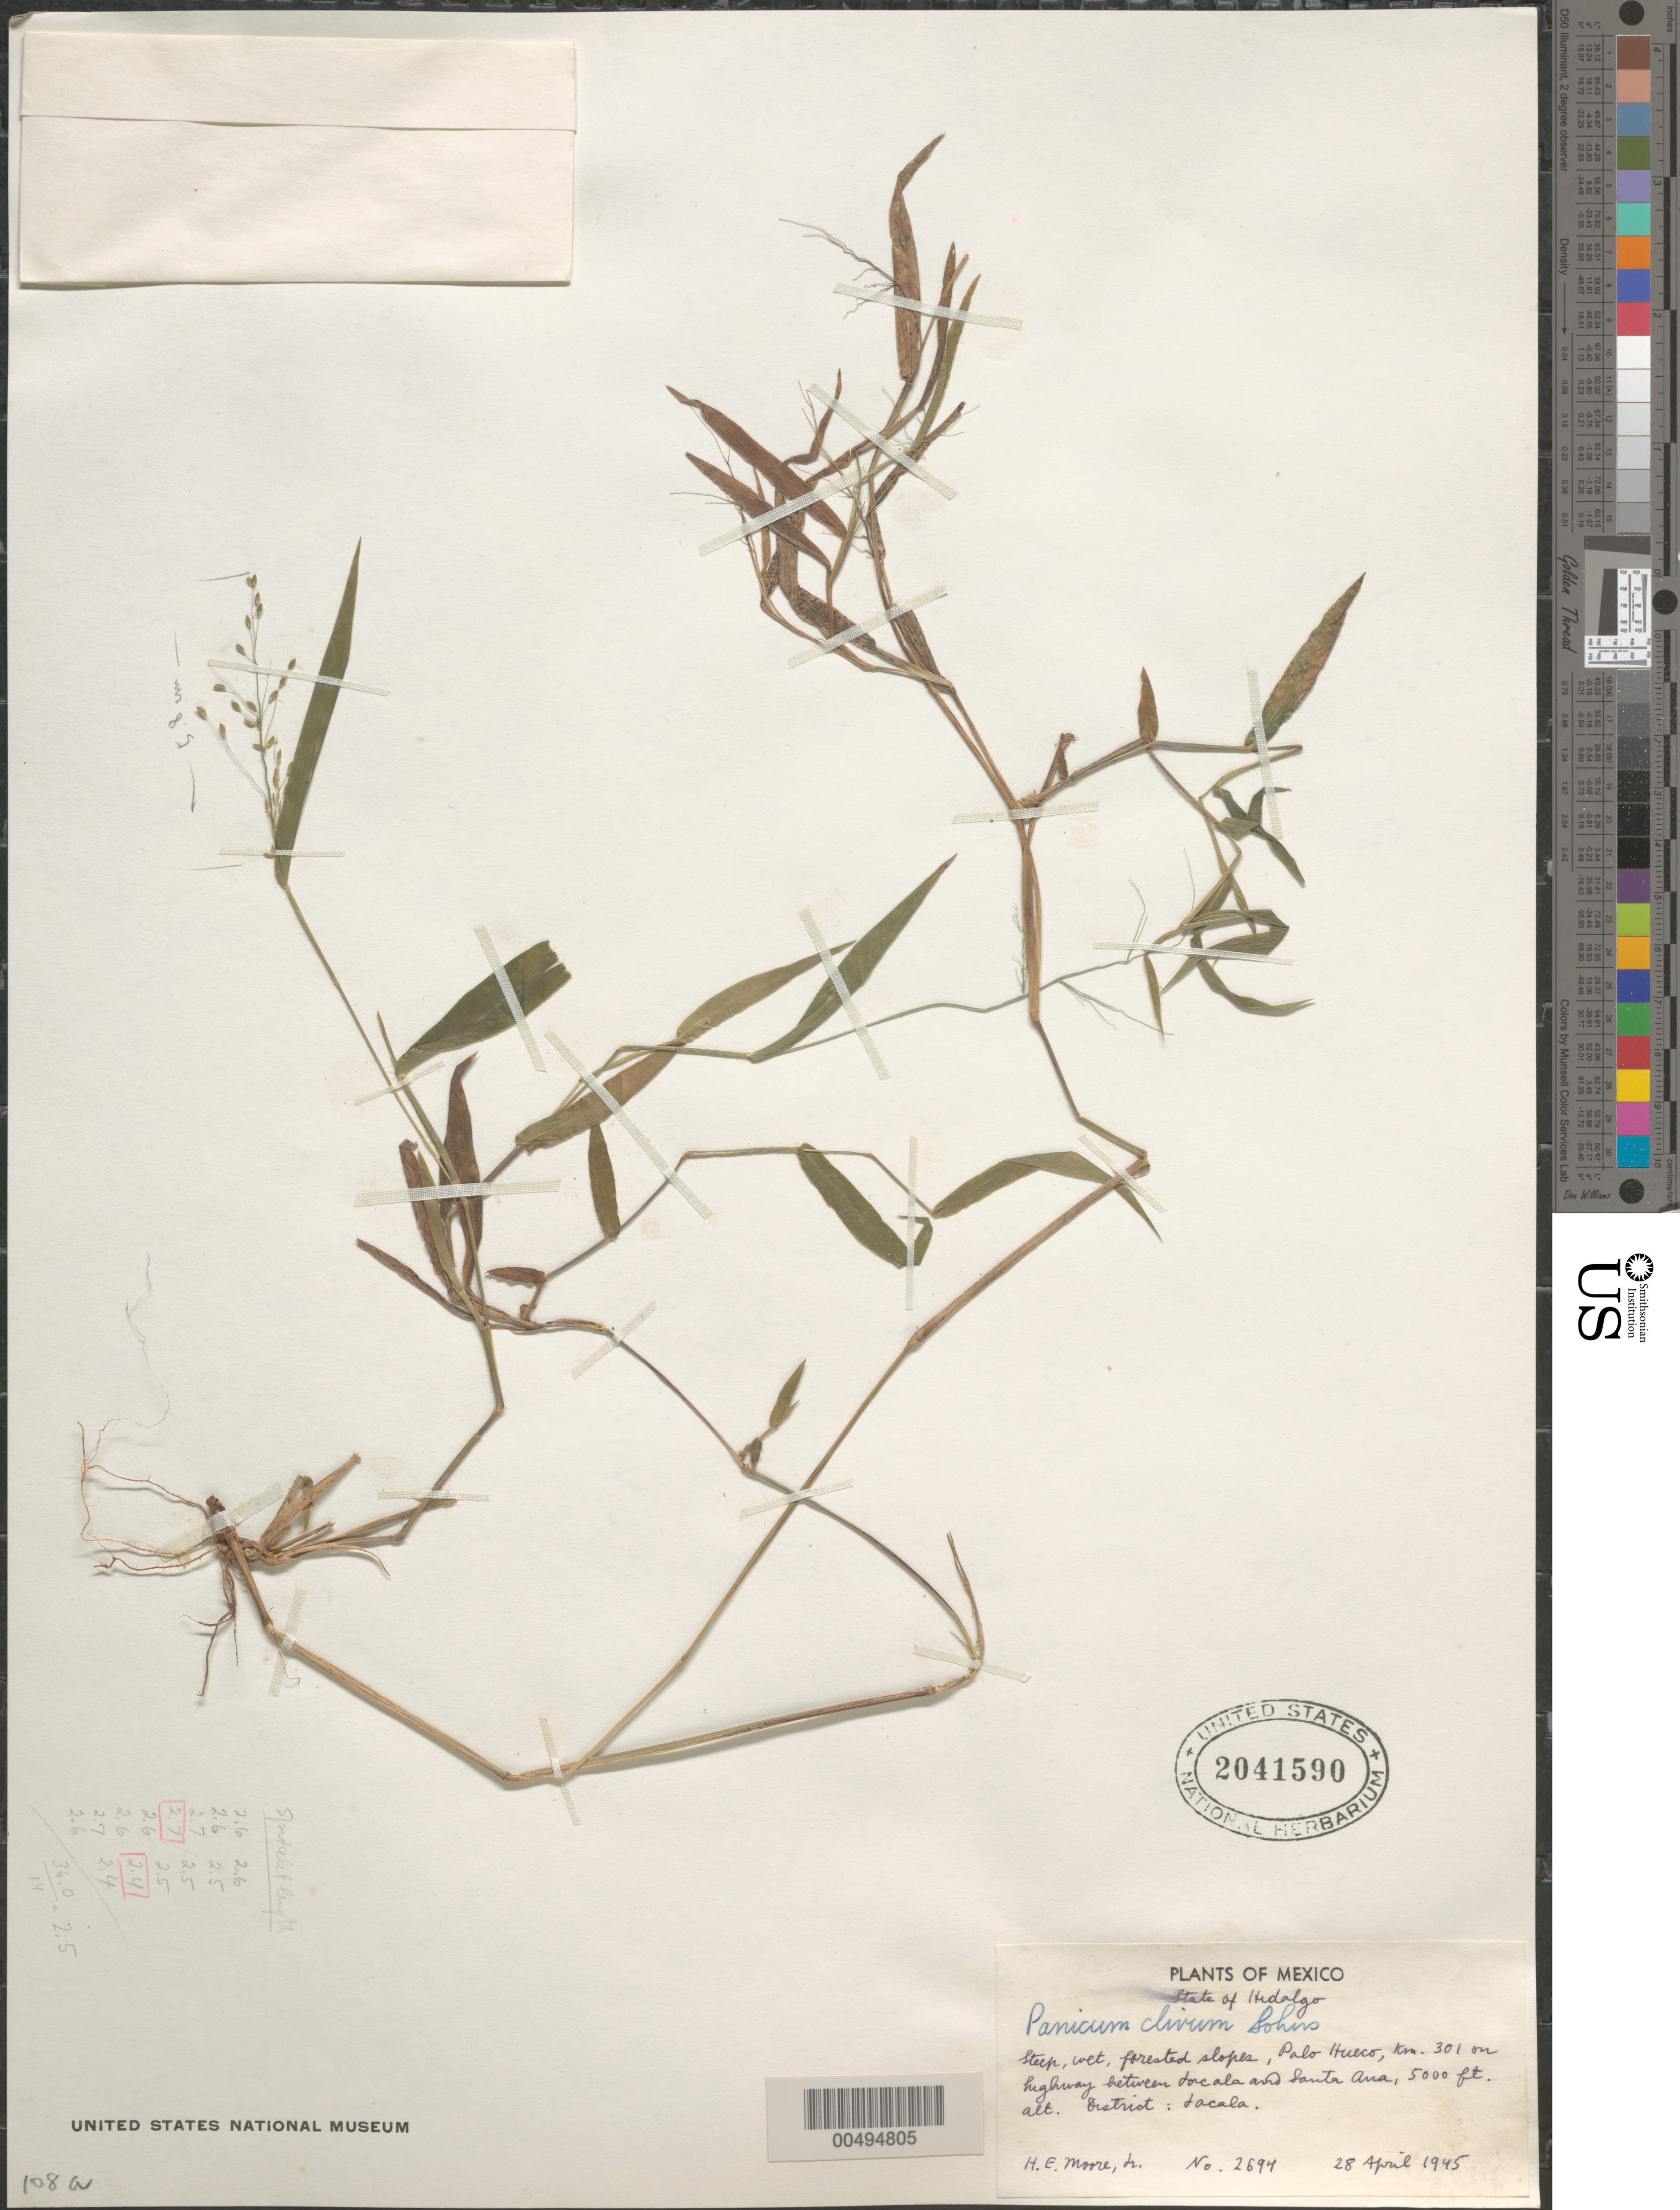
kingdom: Plantae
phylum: Tracheophyta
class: Liliopsida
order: Poales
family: Poaceae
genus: Panicum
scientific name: Panicum commutatum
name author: Schult.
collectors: H. E. Moore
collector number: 2694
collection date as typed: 28 Apr 1945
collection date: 1945-04-28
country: Mexico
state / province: Hidalgo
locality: Palo Hueco, km 301 on hwy between Jacala & Santa Ana, Dist: Jacala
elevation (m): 1524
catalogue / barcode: US 2041590